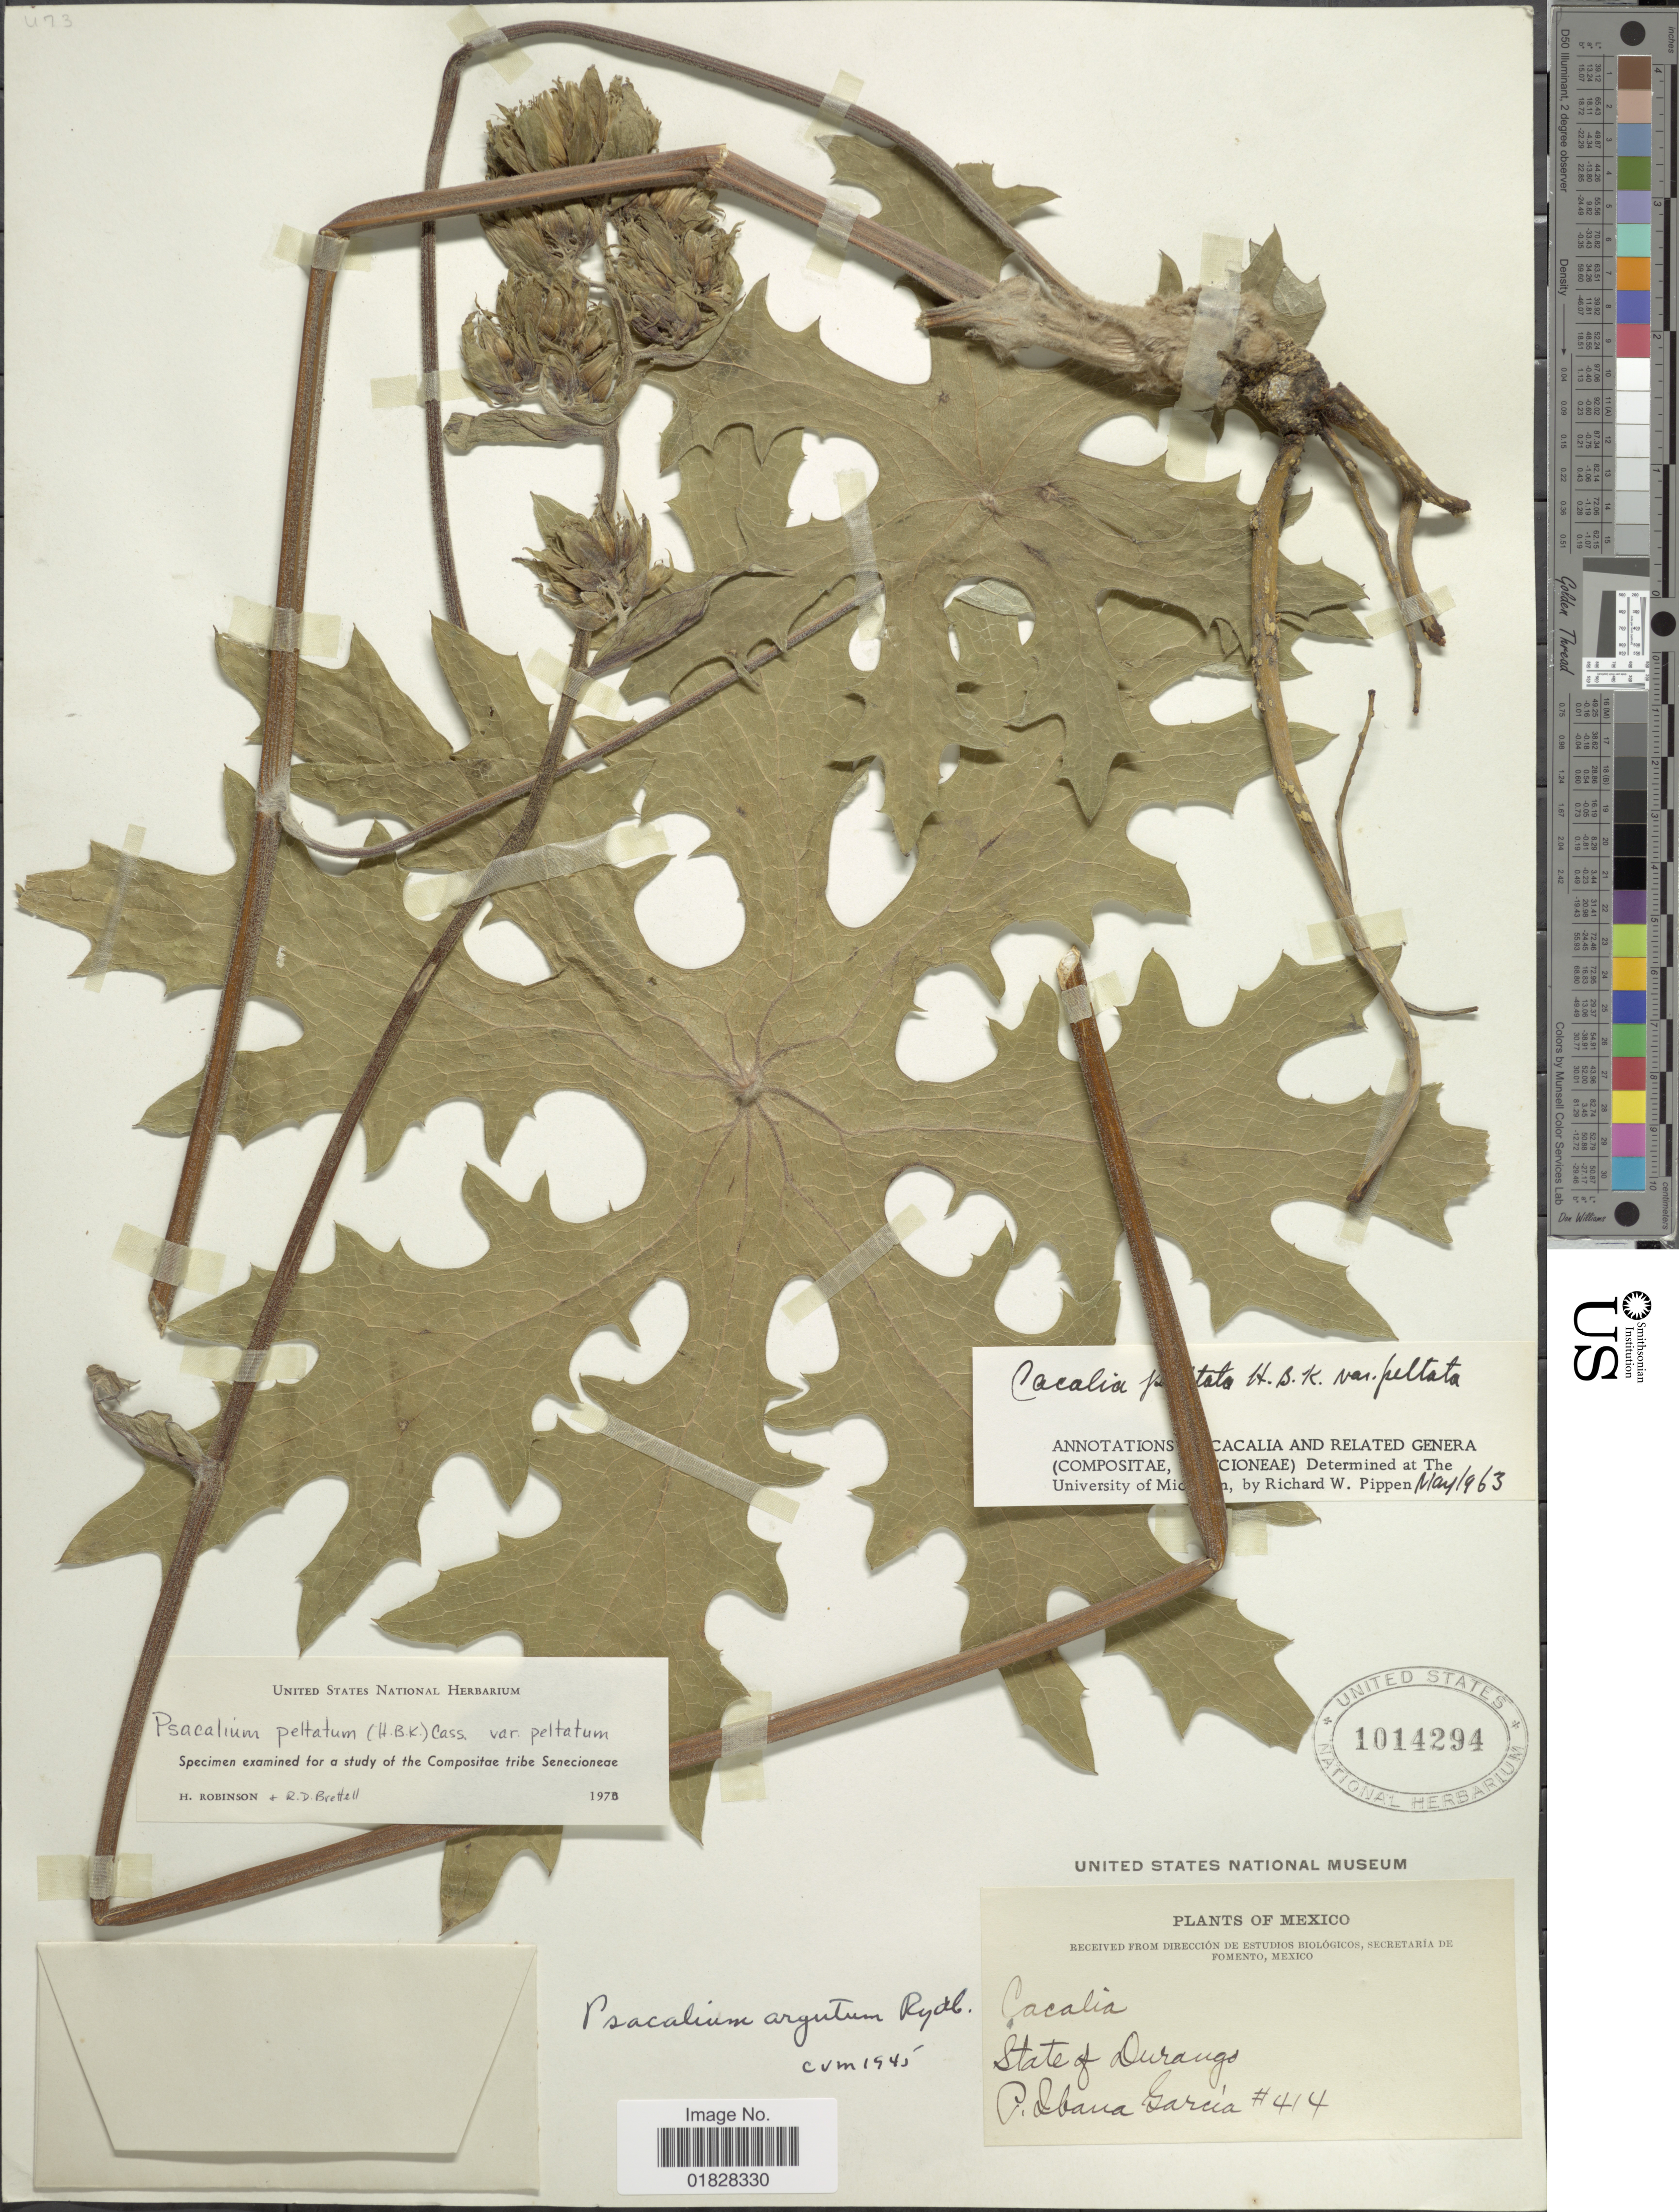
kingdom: Plantae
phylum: Tracheophyta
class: Magnoliopsida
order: Asterales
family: Asteraceae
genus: Psacalium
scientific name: Psacalium peltatum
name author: Cass.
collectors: P. I. Garcia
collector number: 414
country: Mexico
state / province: Durango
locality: State of Durango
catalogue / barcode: US 1014294